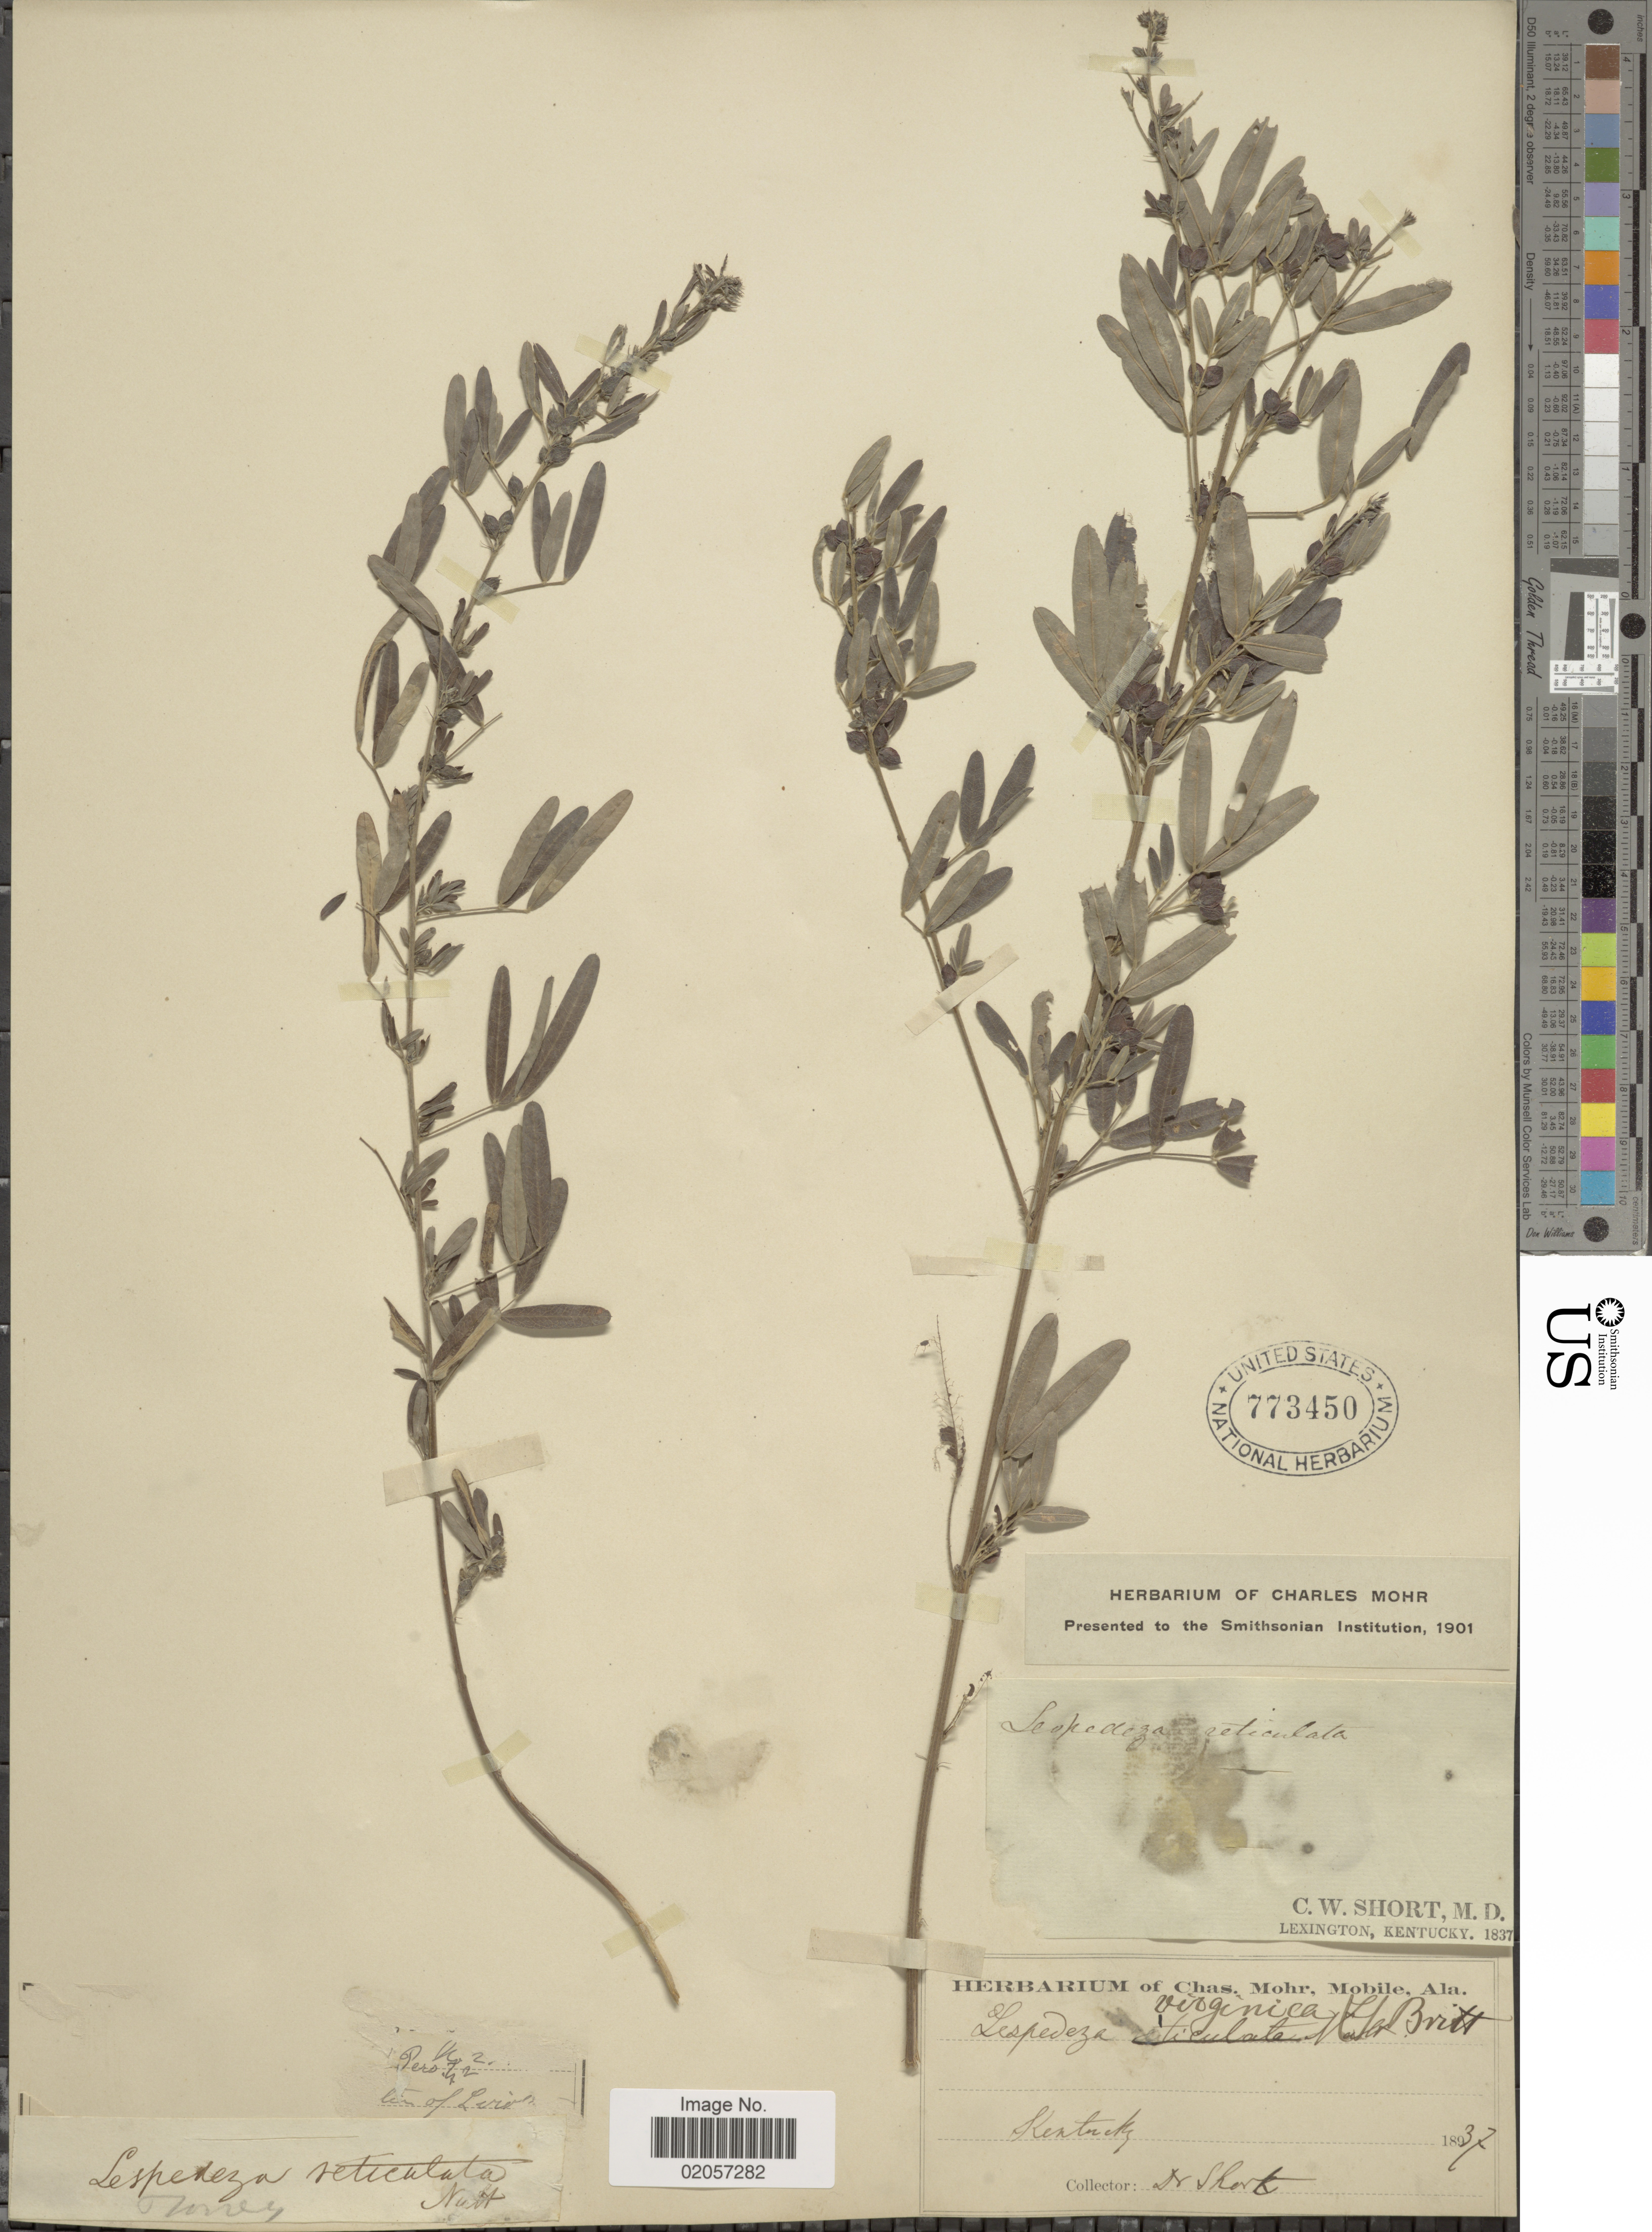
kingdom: Plantae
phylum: Tracheophyta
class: Magnoliopsida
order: Fabales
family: Fabaceae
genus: Lespedeza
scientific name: Lespedeza virginica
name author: (L.) Britton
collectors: C. W. Short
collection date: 1837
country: United States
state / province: Kentucky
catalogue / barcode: US 773450